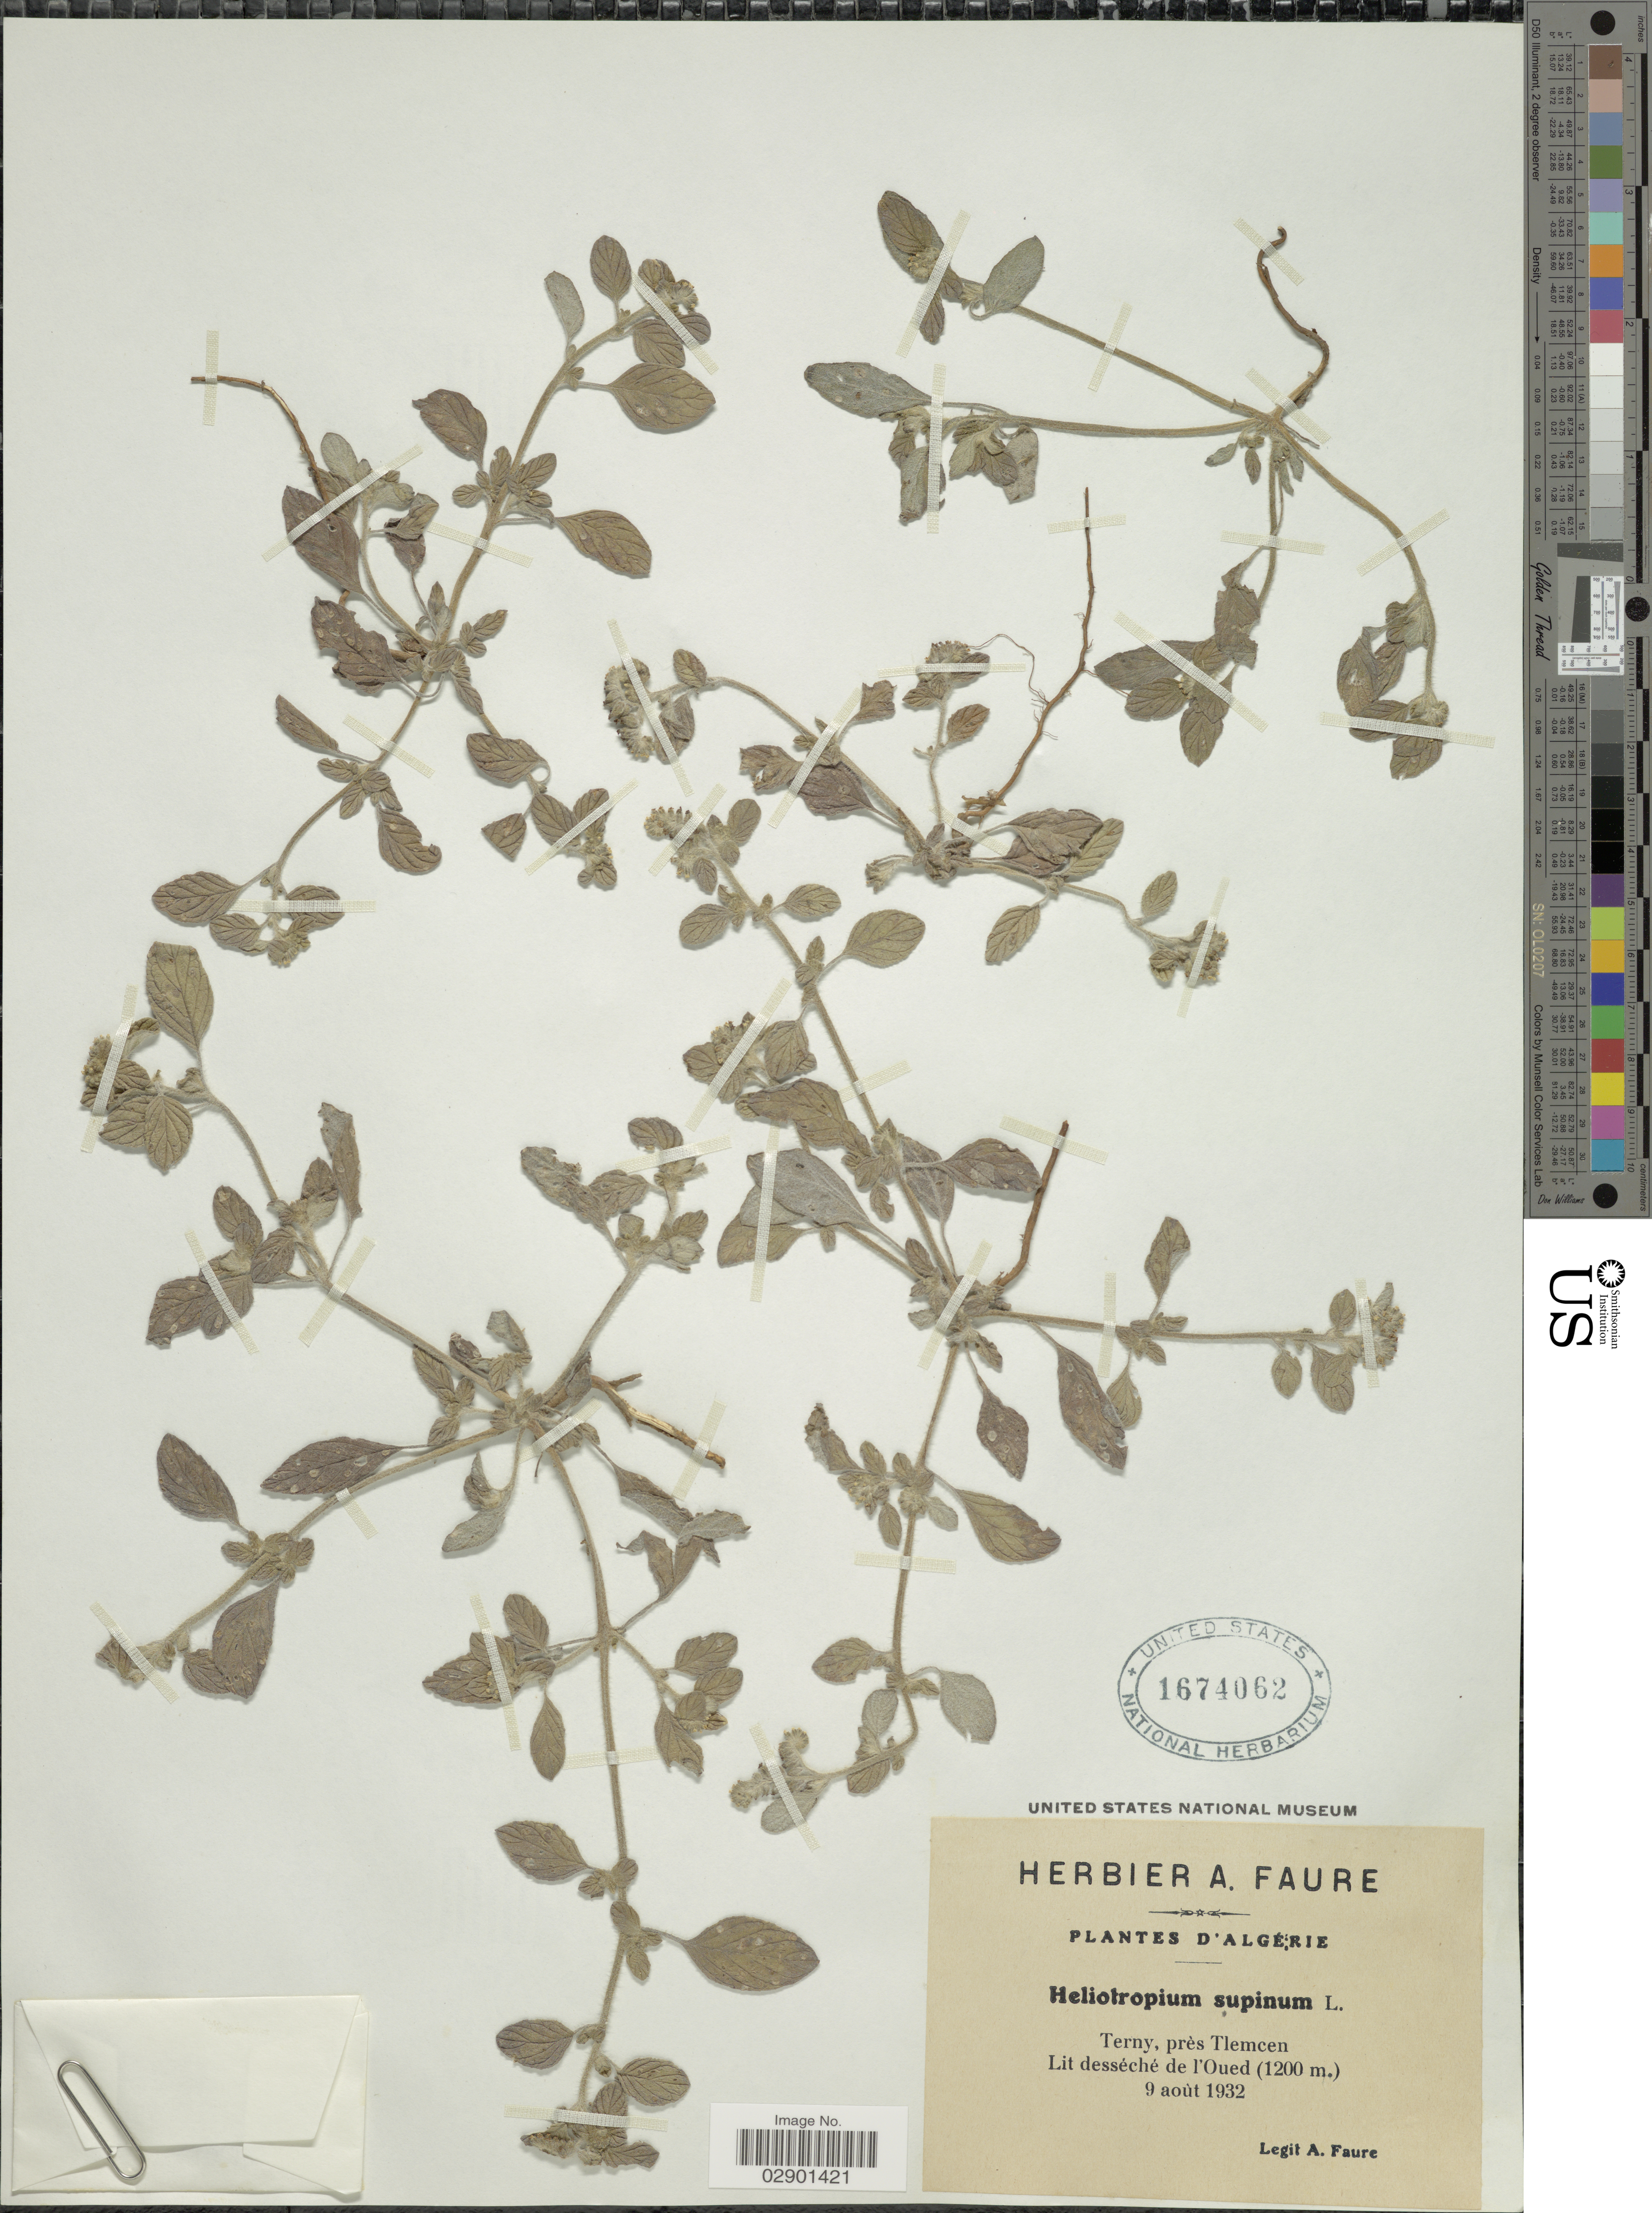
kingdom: Plantae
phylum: Tracheophyta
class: Magnoliopsida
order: Boraginales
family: Heliotropiaceae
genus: Heliotropium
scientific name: Heliotropium supinum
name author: L.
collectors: A. Faure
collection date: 1932-08-09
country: Algeria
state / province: El Oued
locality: Terny, près Tlemcen. Lit desséché de l'Oued.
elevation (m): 1200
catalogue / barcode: US 1674062